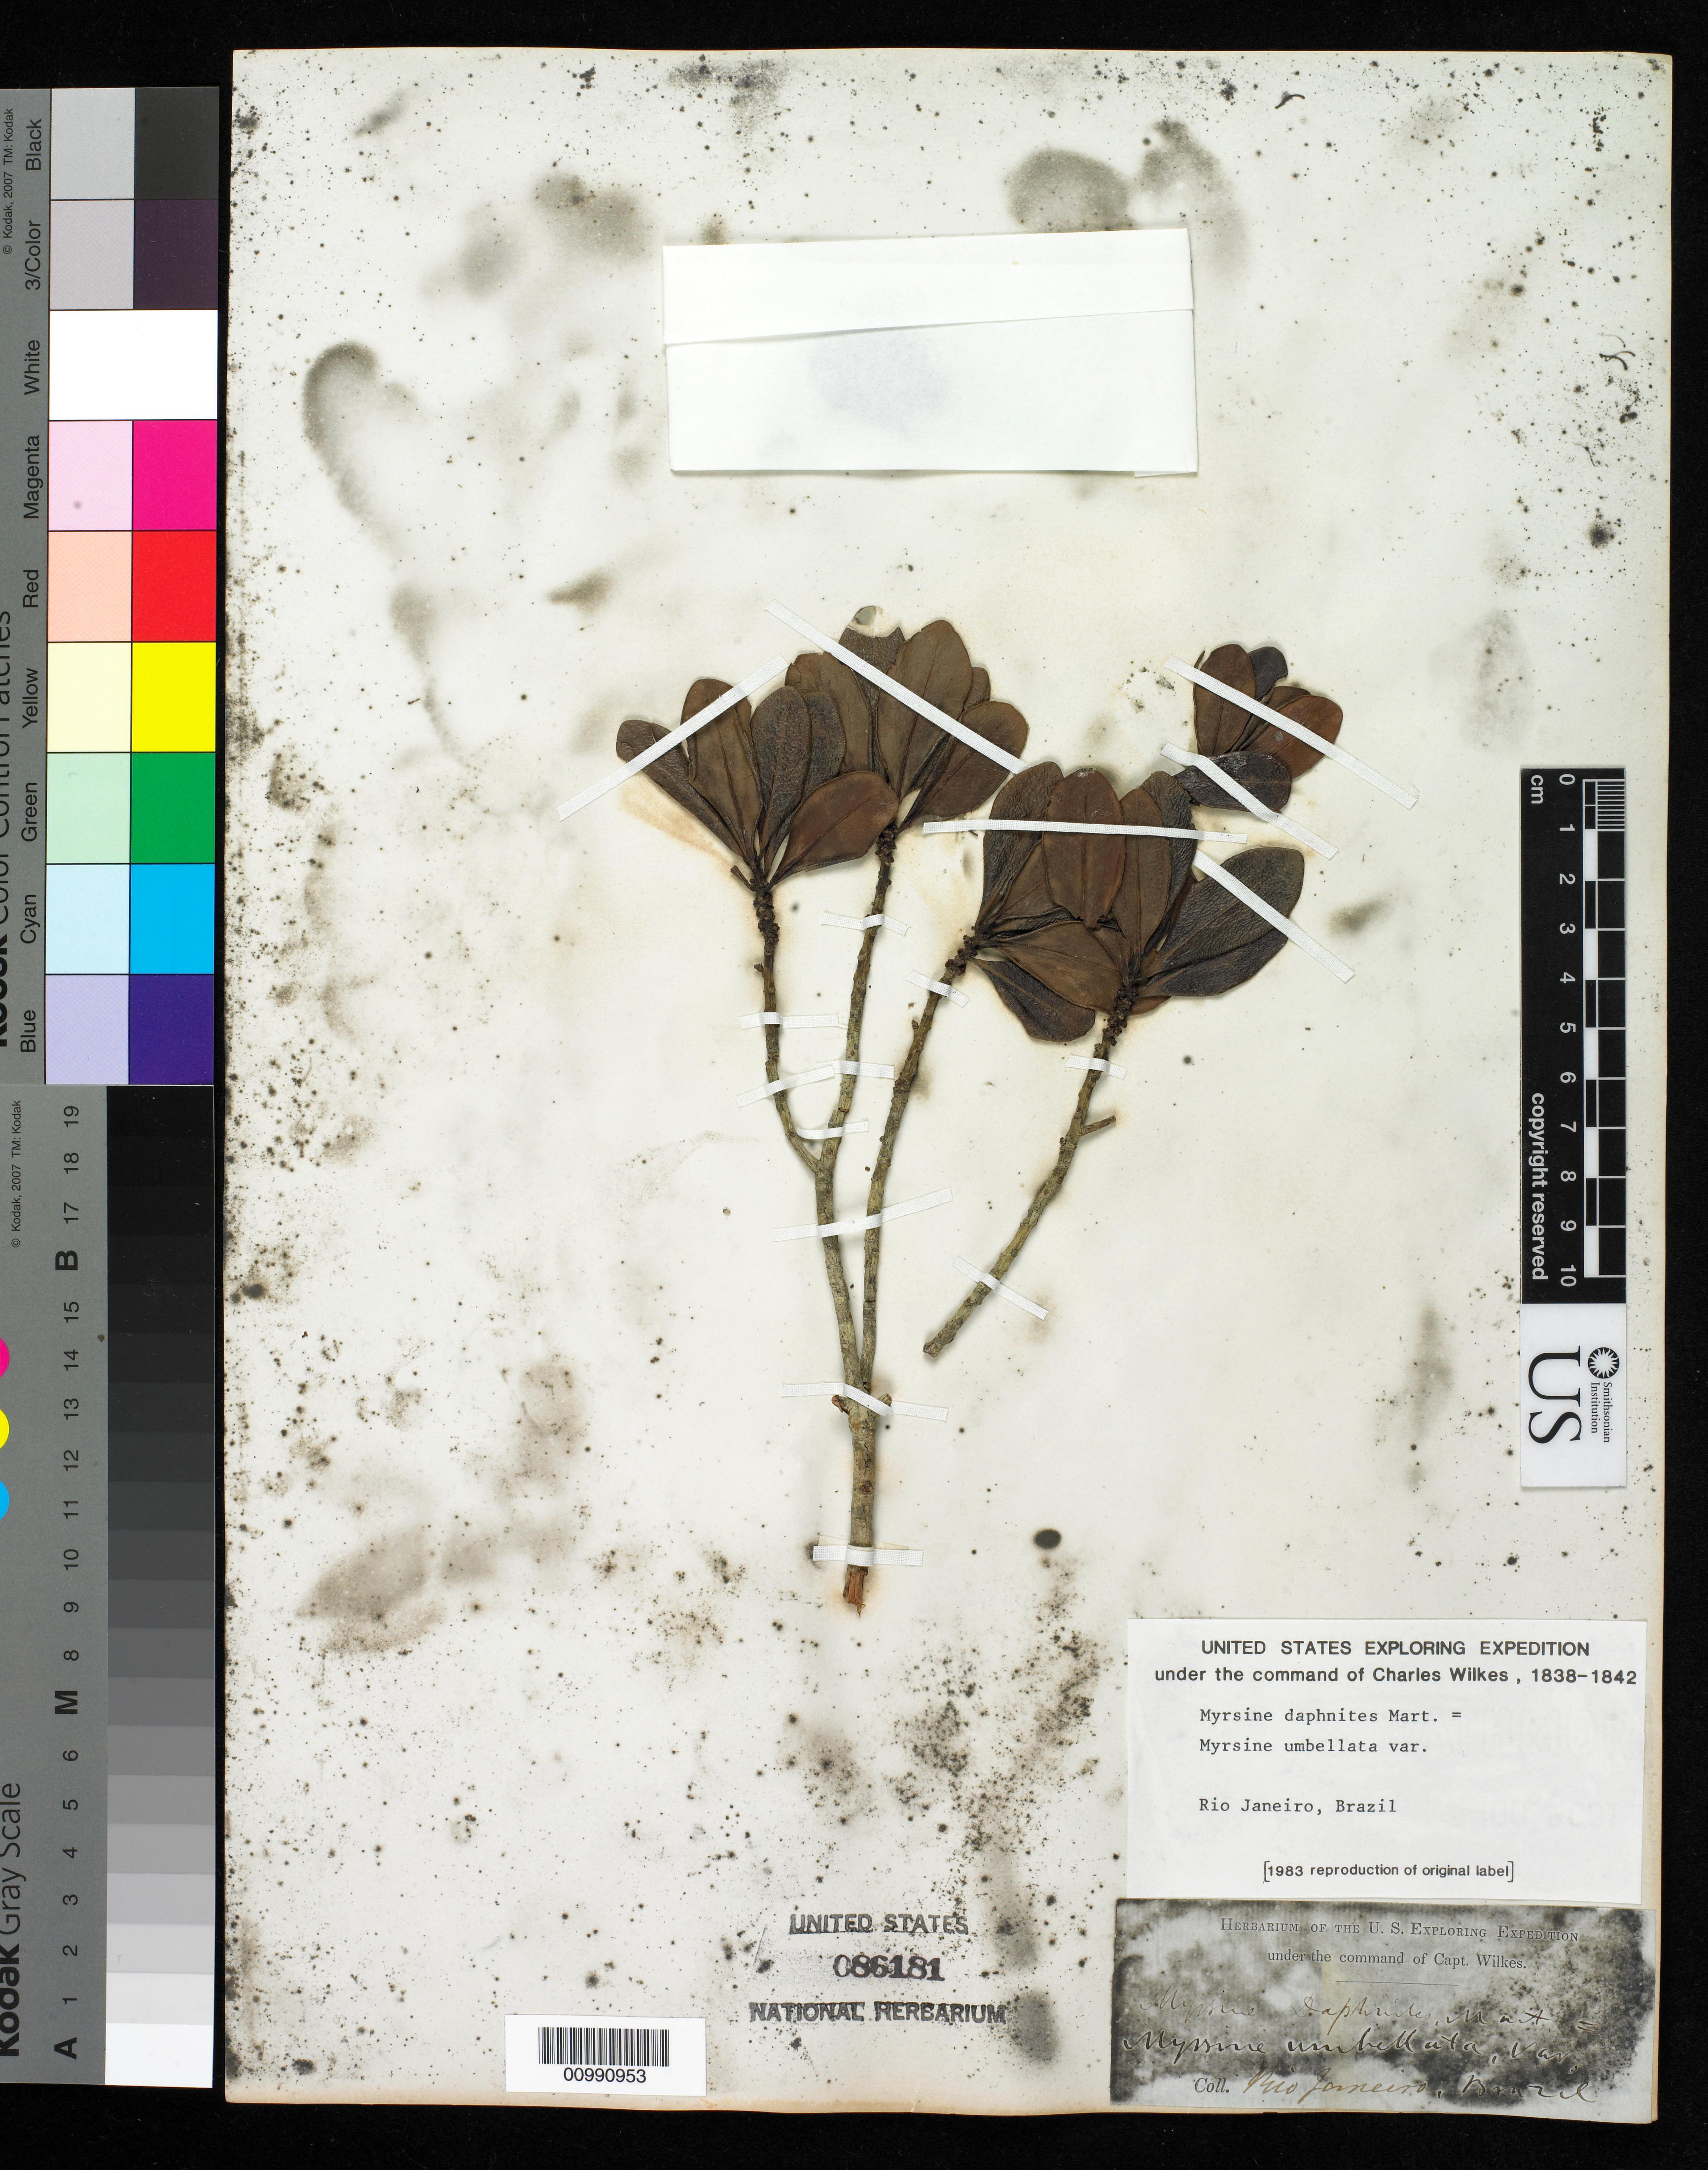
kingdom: Plantae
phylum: Tracheophyta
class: Magnoliopsida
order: Ericales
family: Primulaceae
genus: Rapanea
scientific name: Rapanea umbellata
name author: (Mart.) Mez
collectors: Wilkes Explor. Exped.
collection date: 1838/1842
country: Brazil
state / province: Rio de Janeiro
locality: Rio Janeiro, Brazil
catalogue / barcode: US 86181